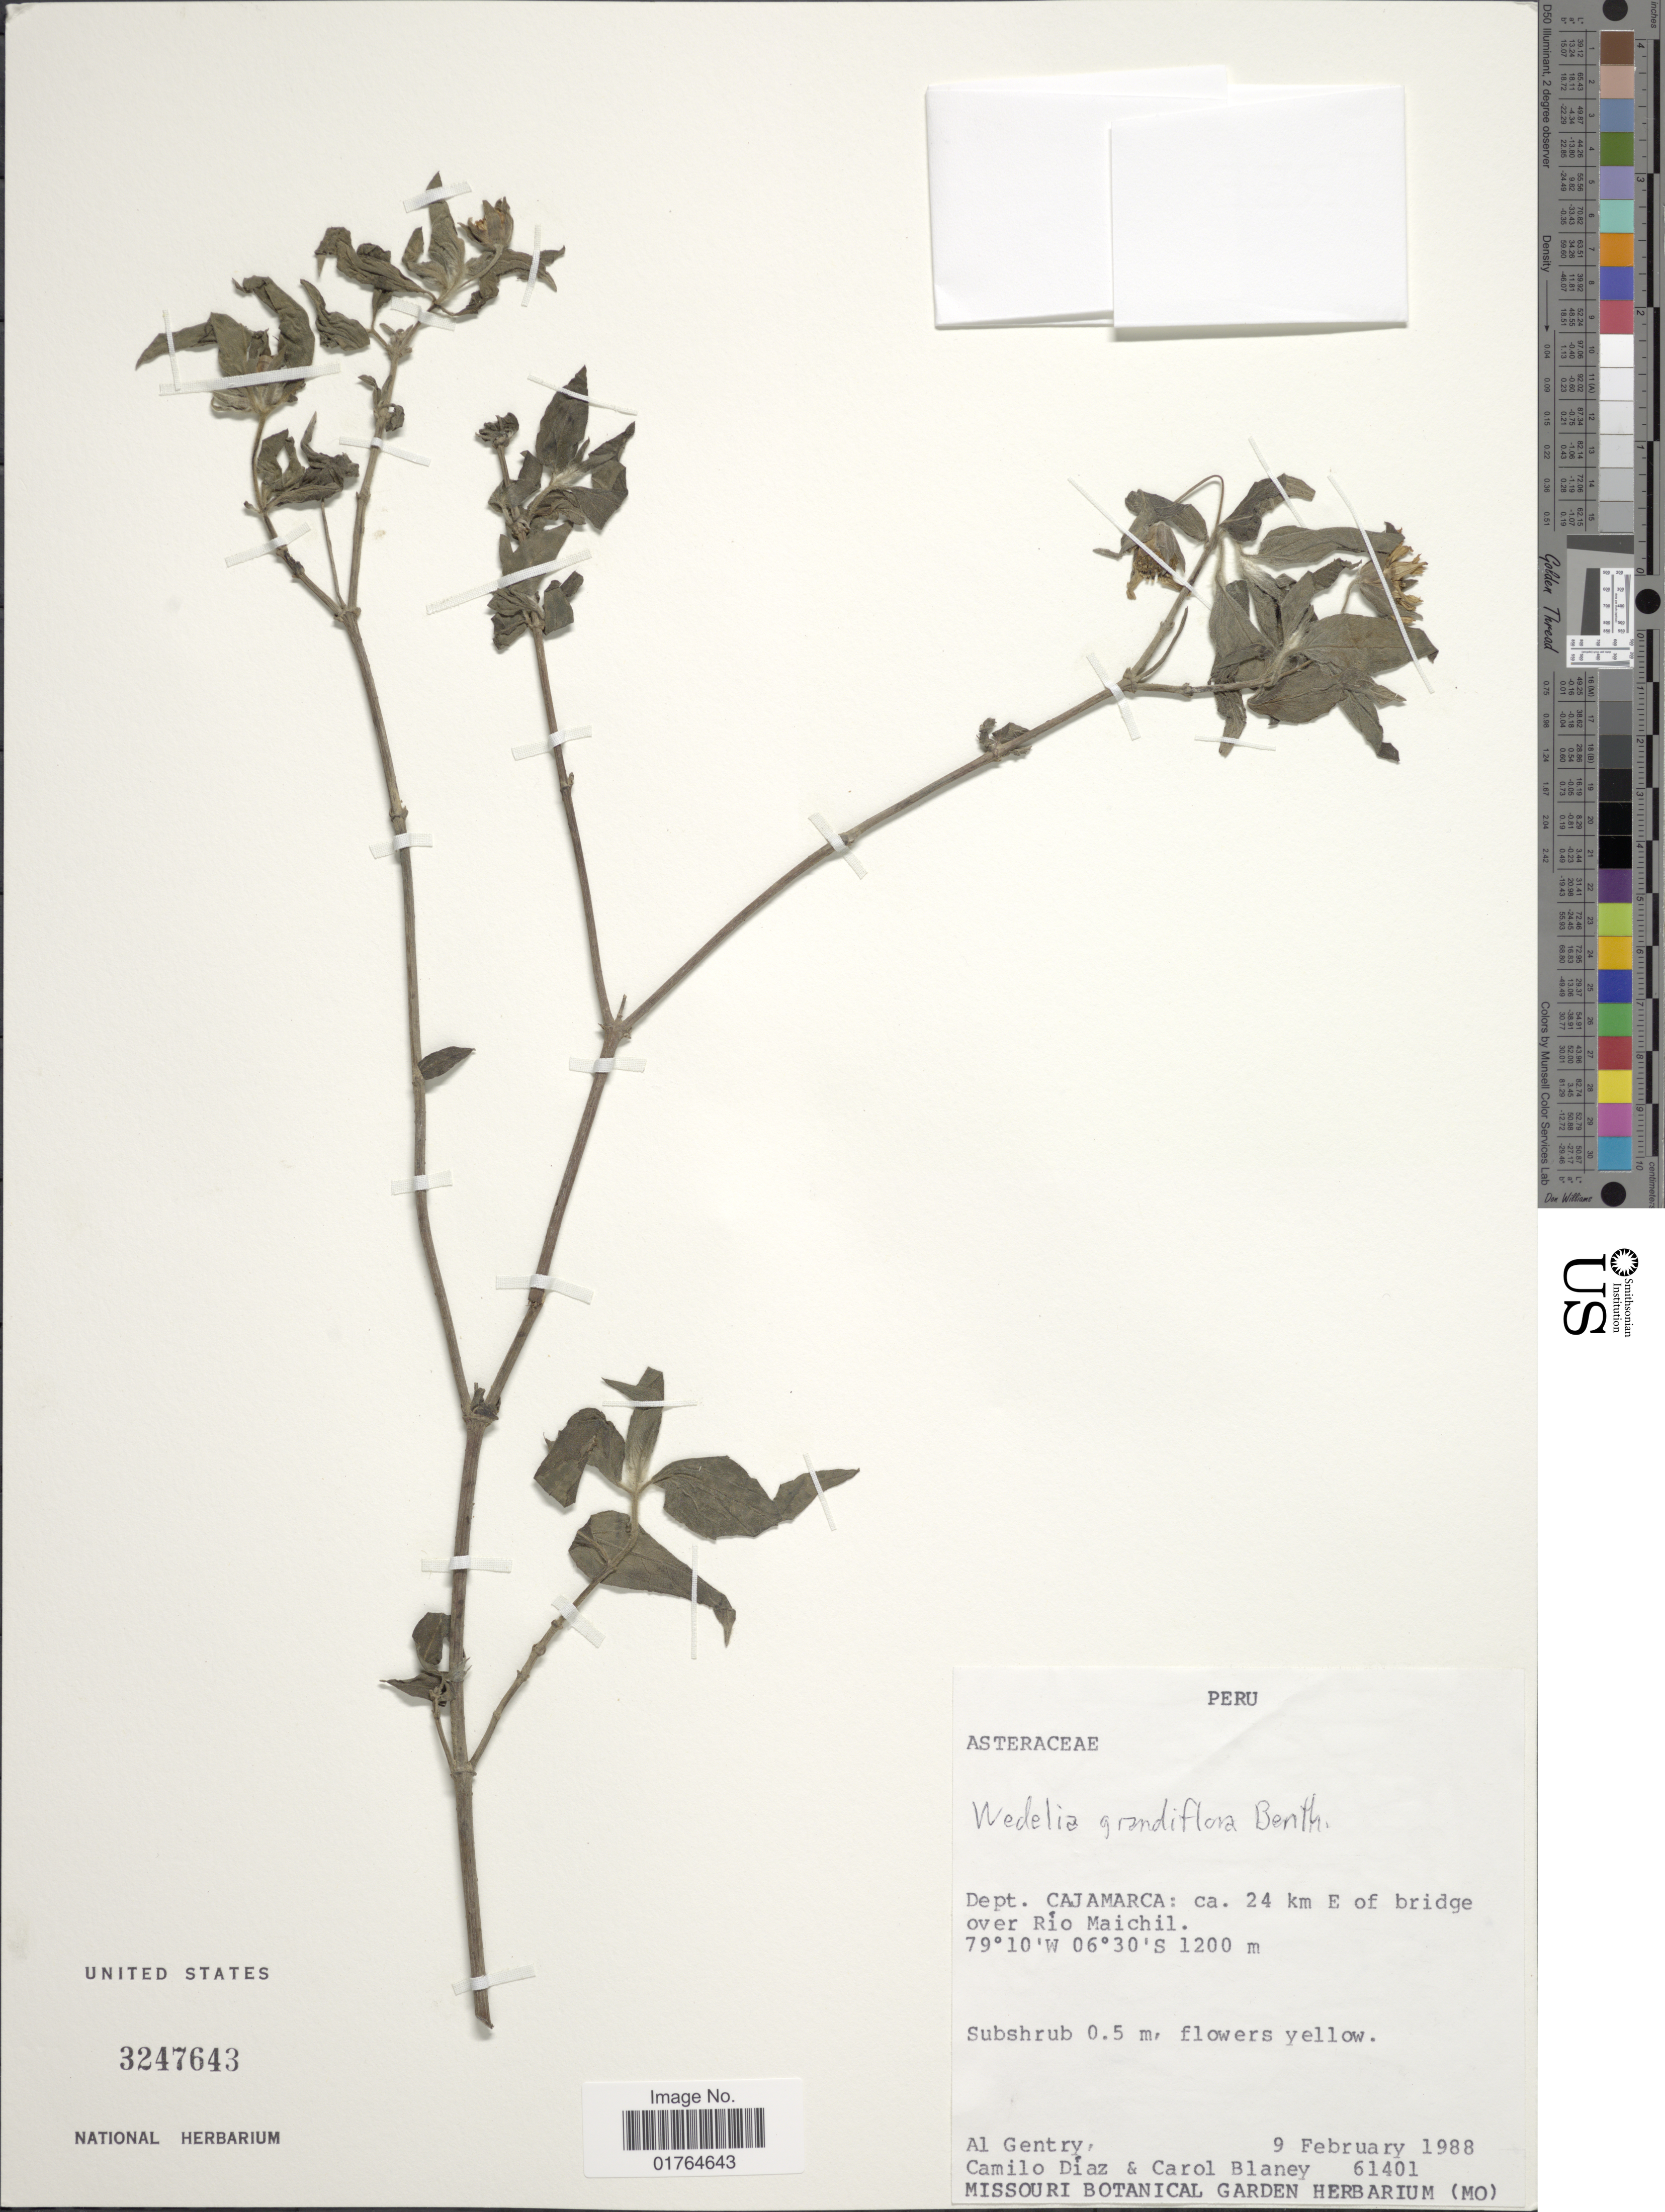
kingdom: Plantae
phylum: Tracheophyta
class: Magnoliopsida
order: Asterales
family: Asteraceae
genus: Wedelia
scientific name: Wedelia latifolia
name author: DC.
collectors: A. H. Gentry, C. Díaz & C. Blaney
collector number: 61401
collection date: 1988-02-09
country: Peru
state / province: Cajamarca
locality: Ca 24 km E of bridge over Rio Maichil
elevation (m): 1200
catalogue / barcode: US 3247643